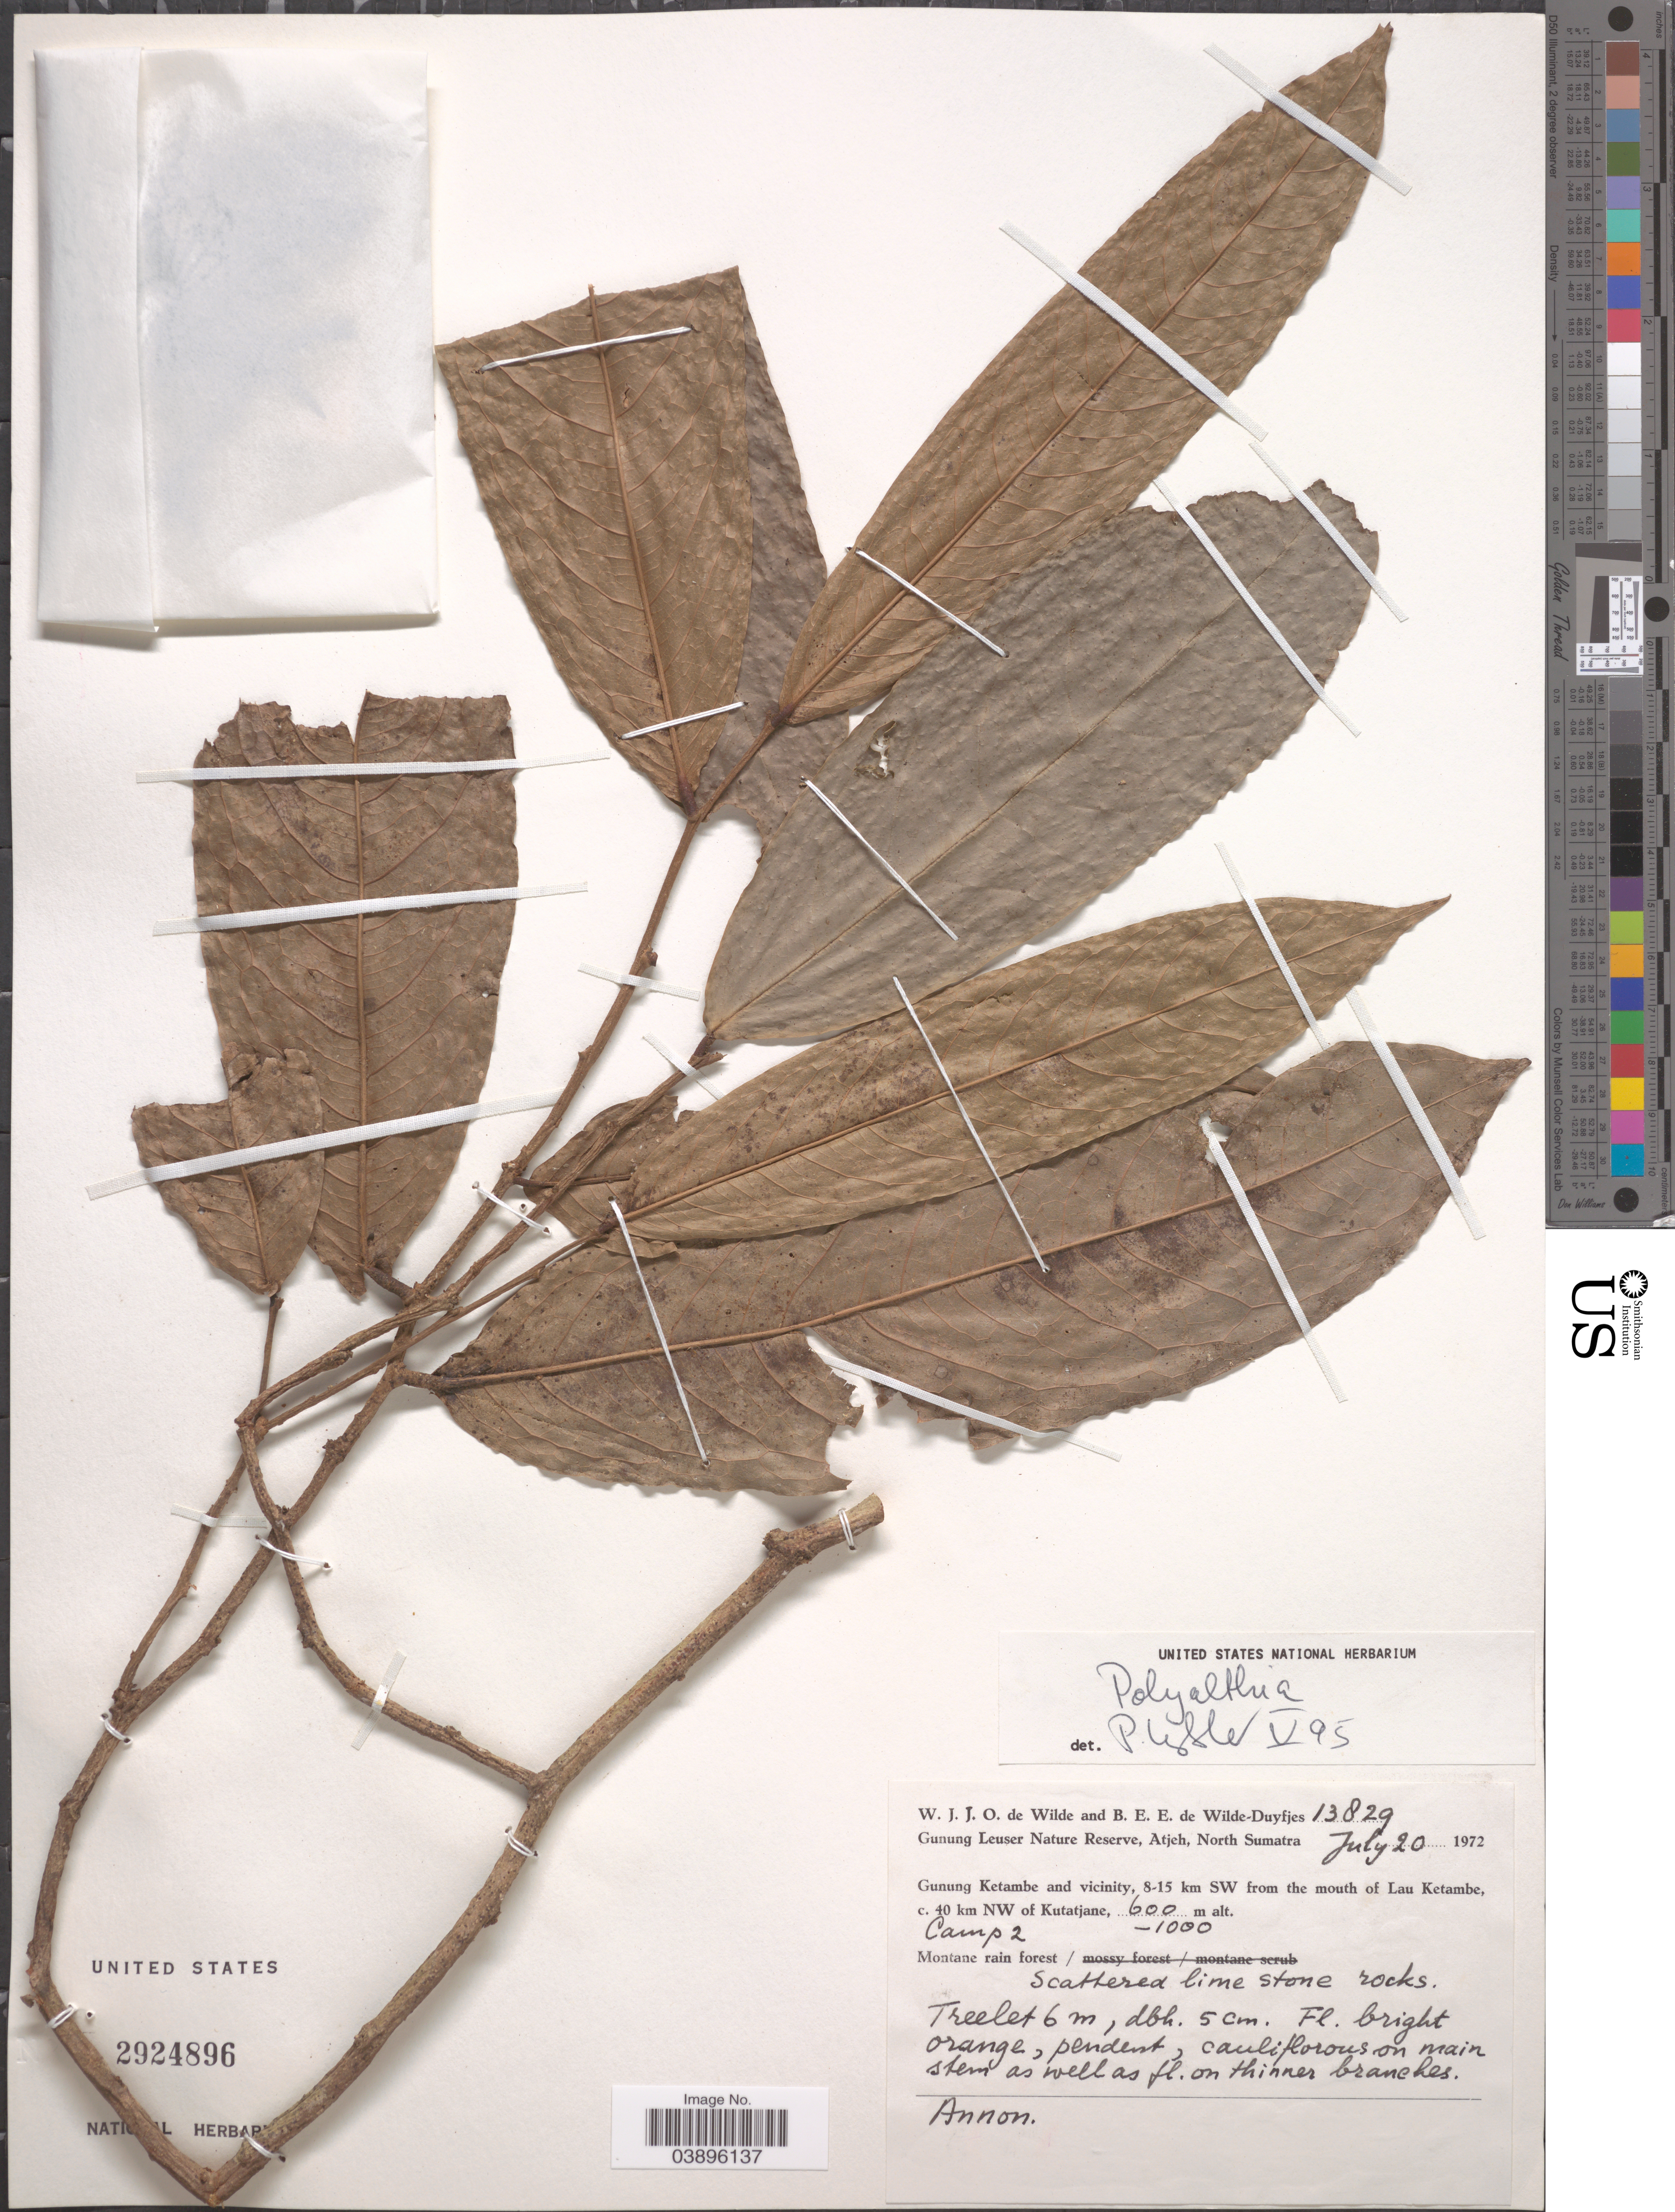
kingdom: Plantae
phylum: Tracheophyta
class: Magnoliopsida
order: Magnoliales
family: Annonaceae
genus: Polyalthia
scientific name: Polyalthia sp.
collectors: W. J. de Wilde & B. E. de Wilde-Duyfjes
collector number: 13829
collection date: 1972-07-20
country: Indonesia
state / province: Sumatra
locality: Gunung Leuser Nature Reserve, Atjeh, North Sumatra. Gunung Ketambe and vicinity, 8-15 km SW from the mouth of Lau Ketambe, c. 40 km NW of Kutatjane. Camp 2.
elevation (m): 600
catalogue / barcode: US 2924896